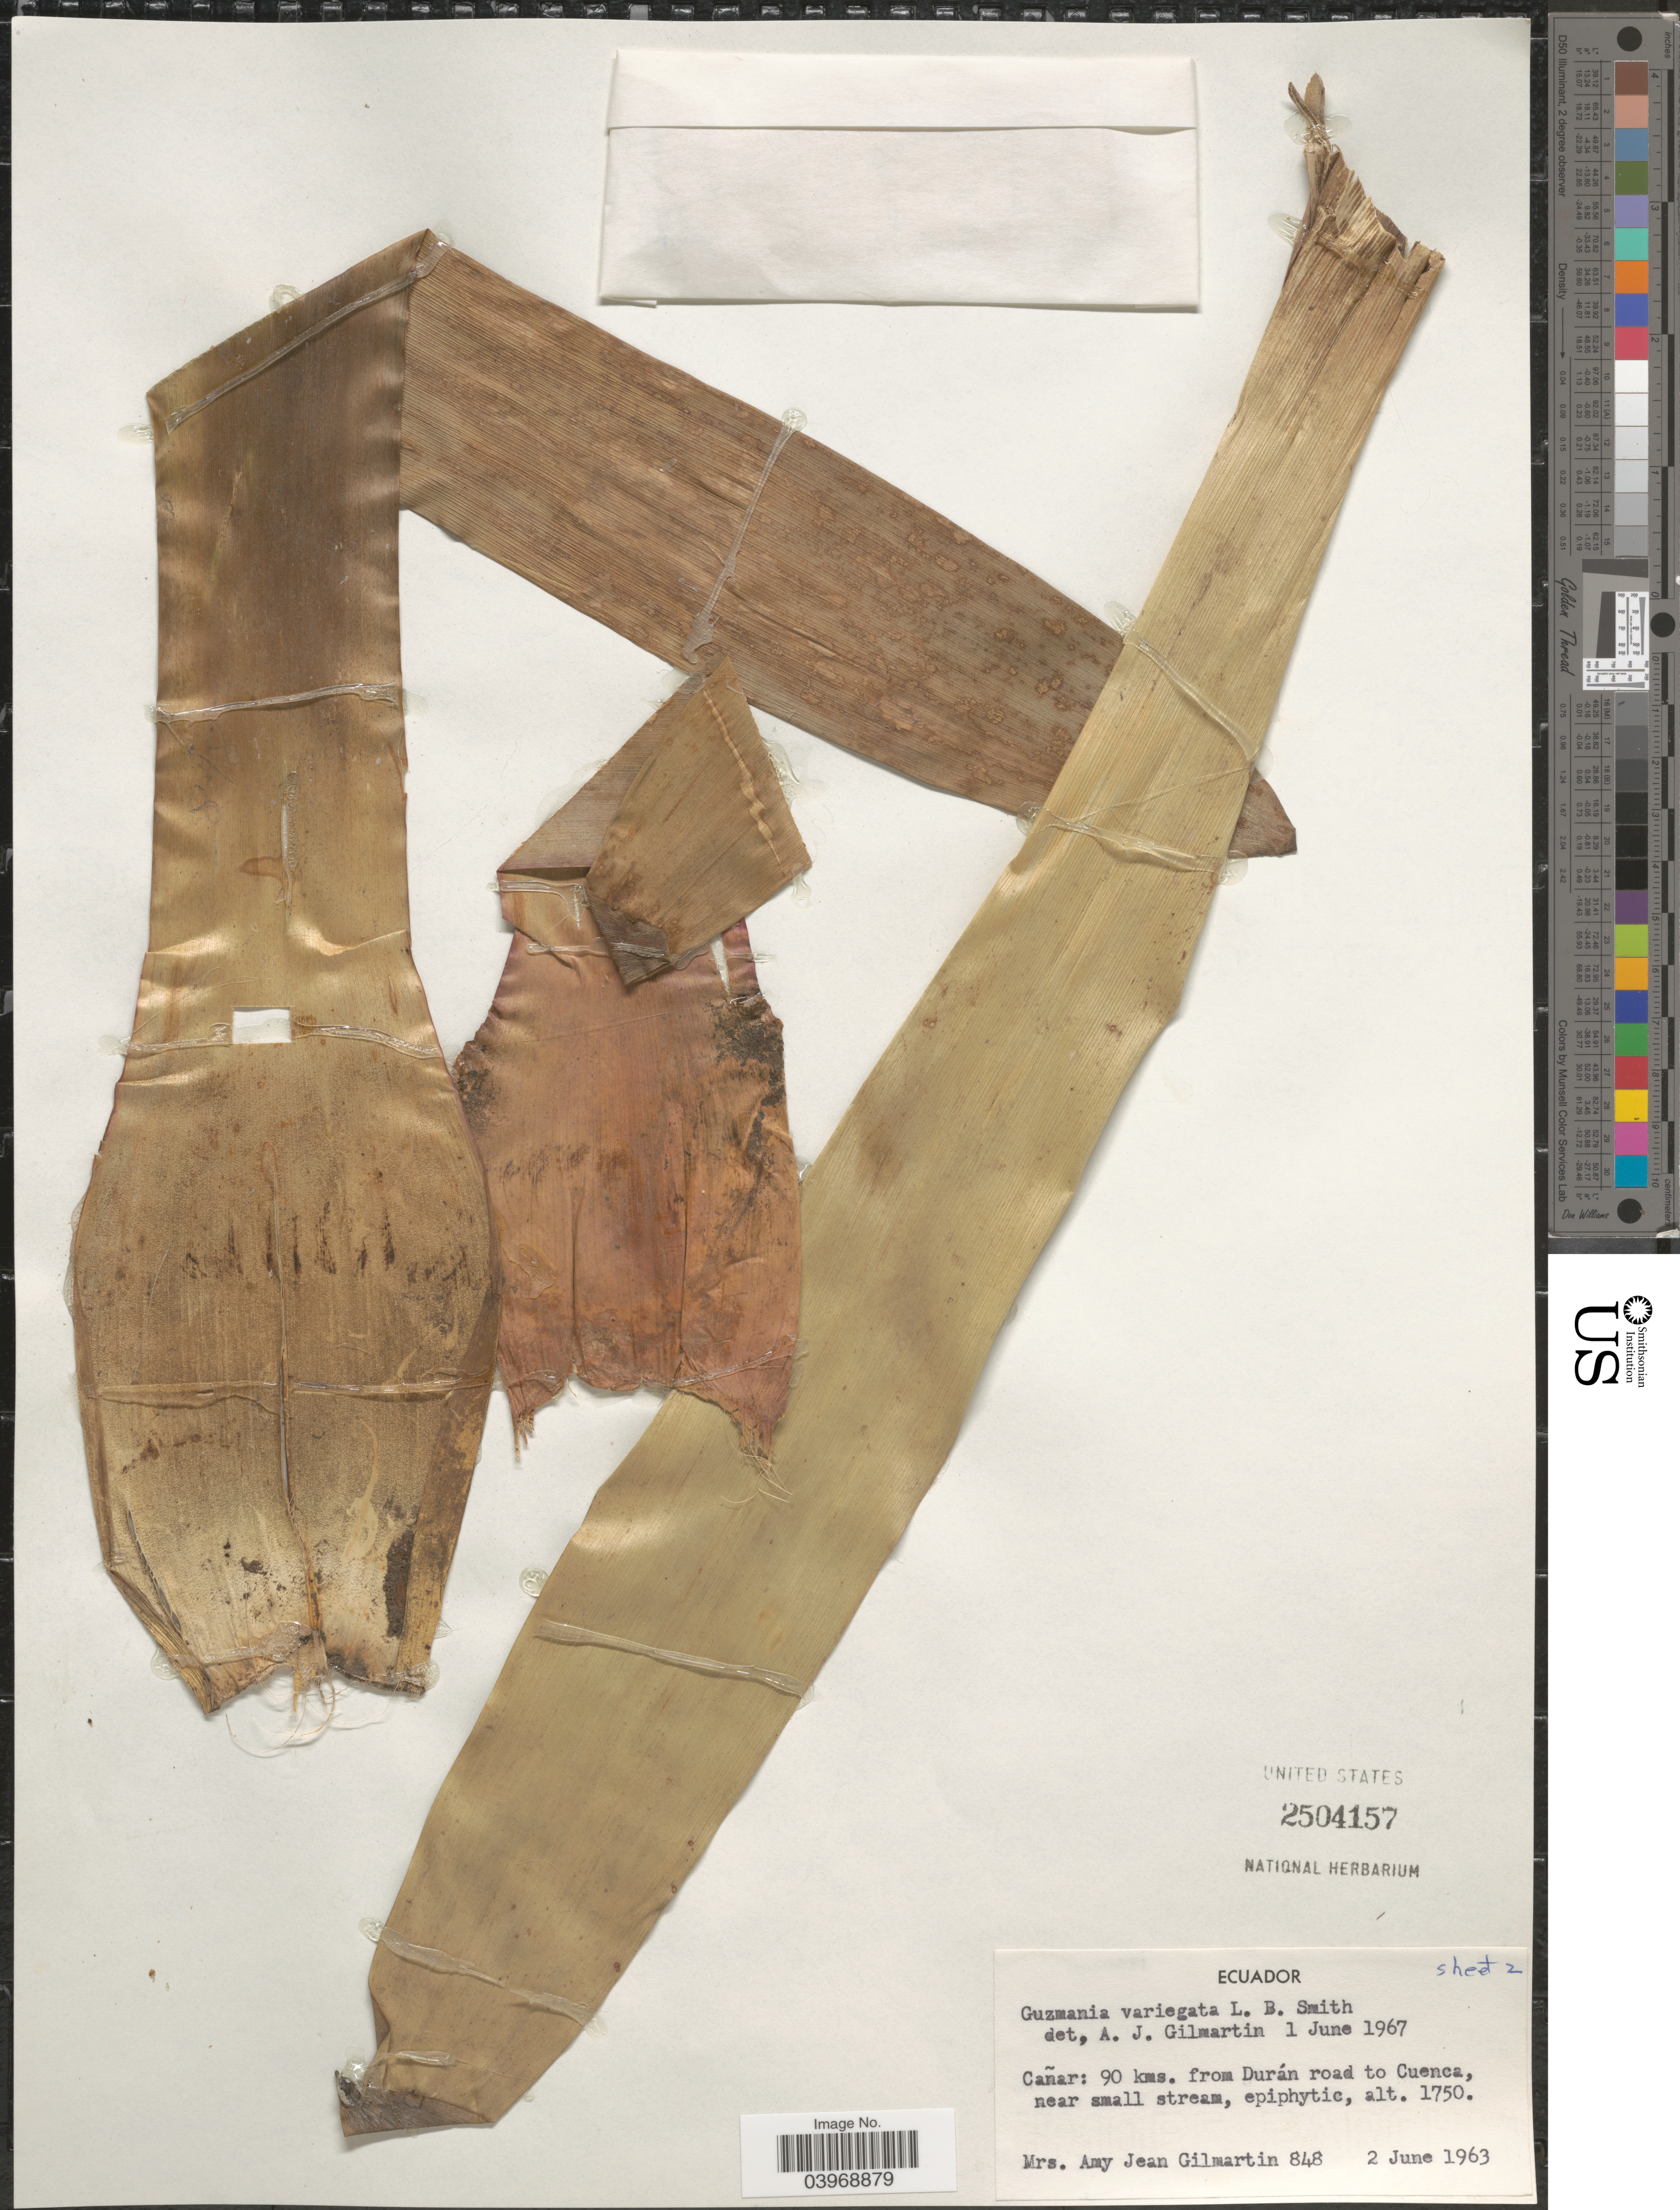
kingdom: Plantae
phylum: Tracheophyta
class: Liliopsida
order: Poales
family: Bromeliaceae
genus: Guzmania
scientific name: Guzmania variegata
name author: L.B. Sm.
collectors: A. J. Gilmartin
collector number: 848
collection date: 1963-06-02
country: Ecuador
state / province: Cañar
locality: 90 kms. from Durán road to Cuenca, near small stream.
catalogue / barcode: US 2504157